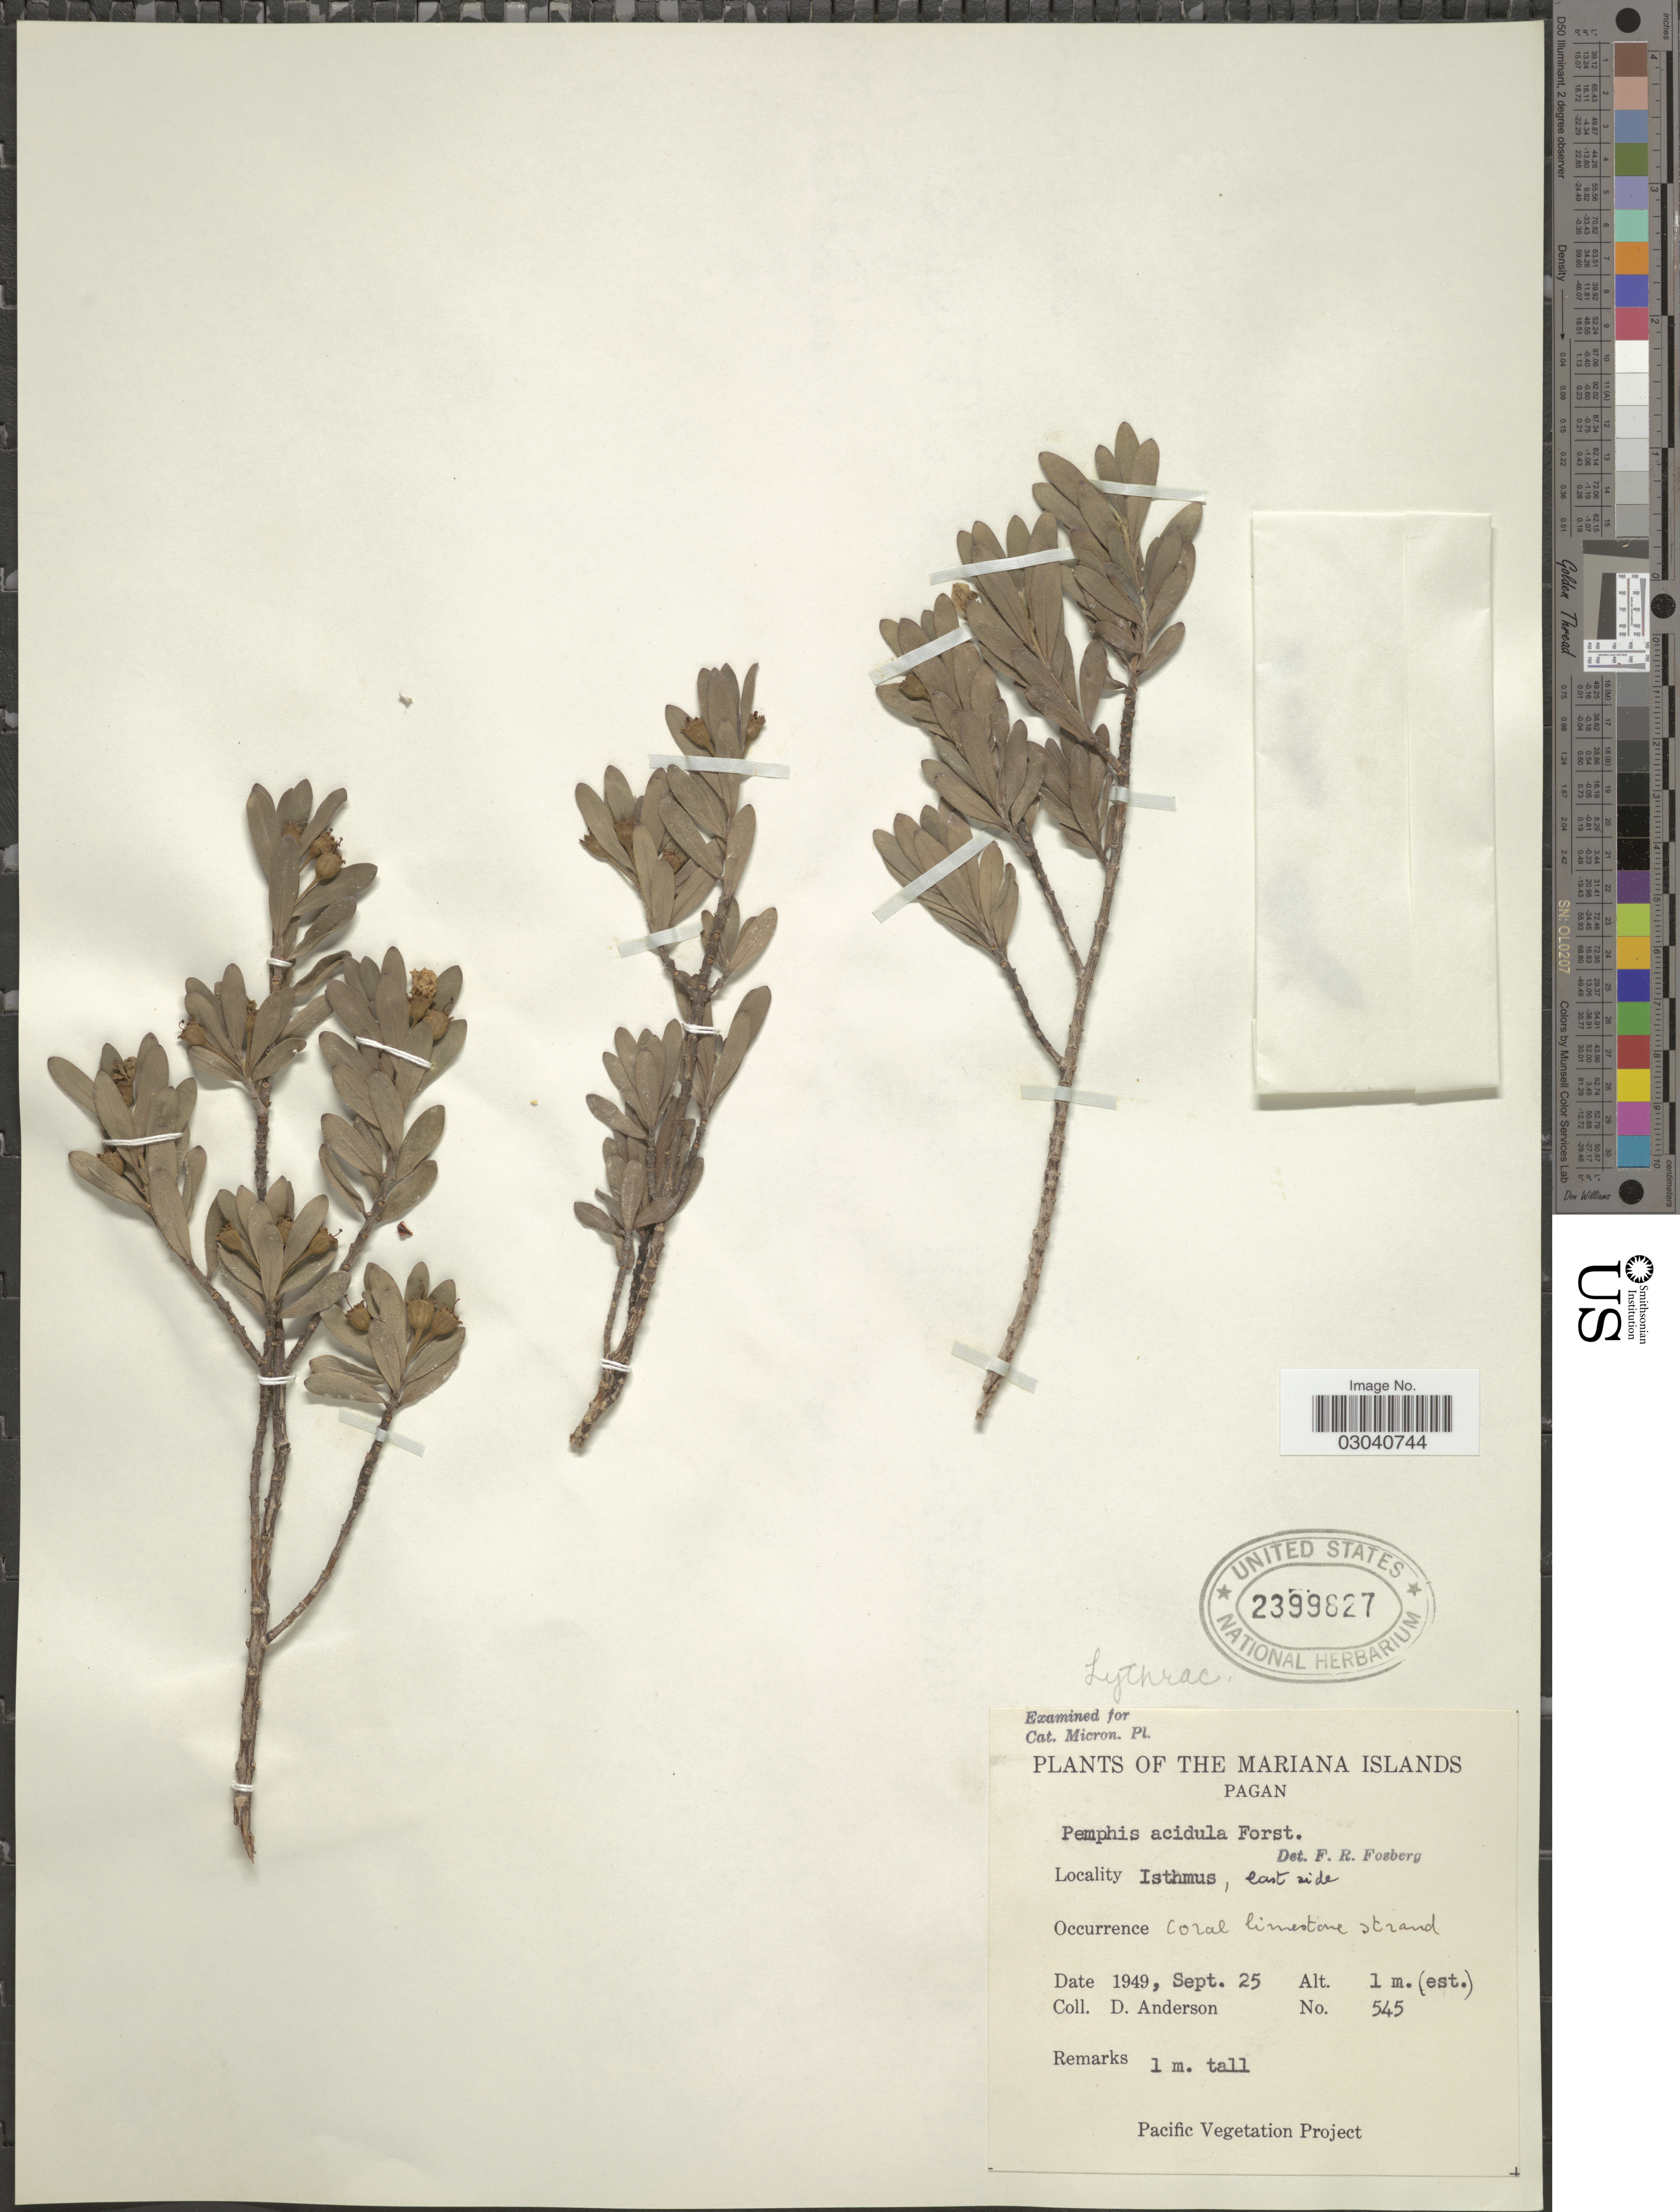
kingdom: Plantae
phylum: Tracheophyta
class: Magnoliopsida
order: Myrtales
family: Lythraceae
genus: Pemphis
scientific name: Pemphis acidula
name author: J.R. Forst. & G. Forst.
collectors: D. Anderson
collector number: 545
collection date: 1949-09-25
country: Northern Mariana Islands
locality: The Mariana Islands. Pagan. Isthmus, east side.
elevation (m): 1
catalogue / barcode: US 2399827